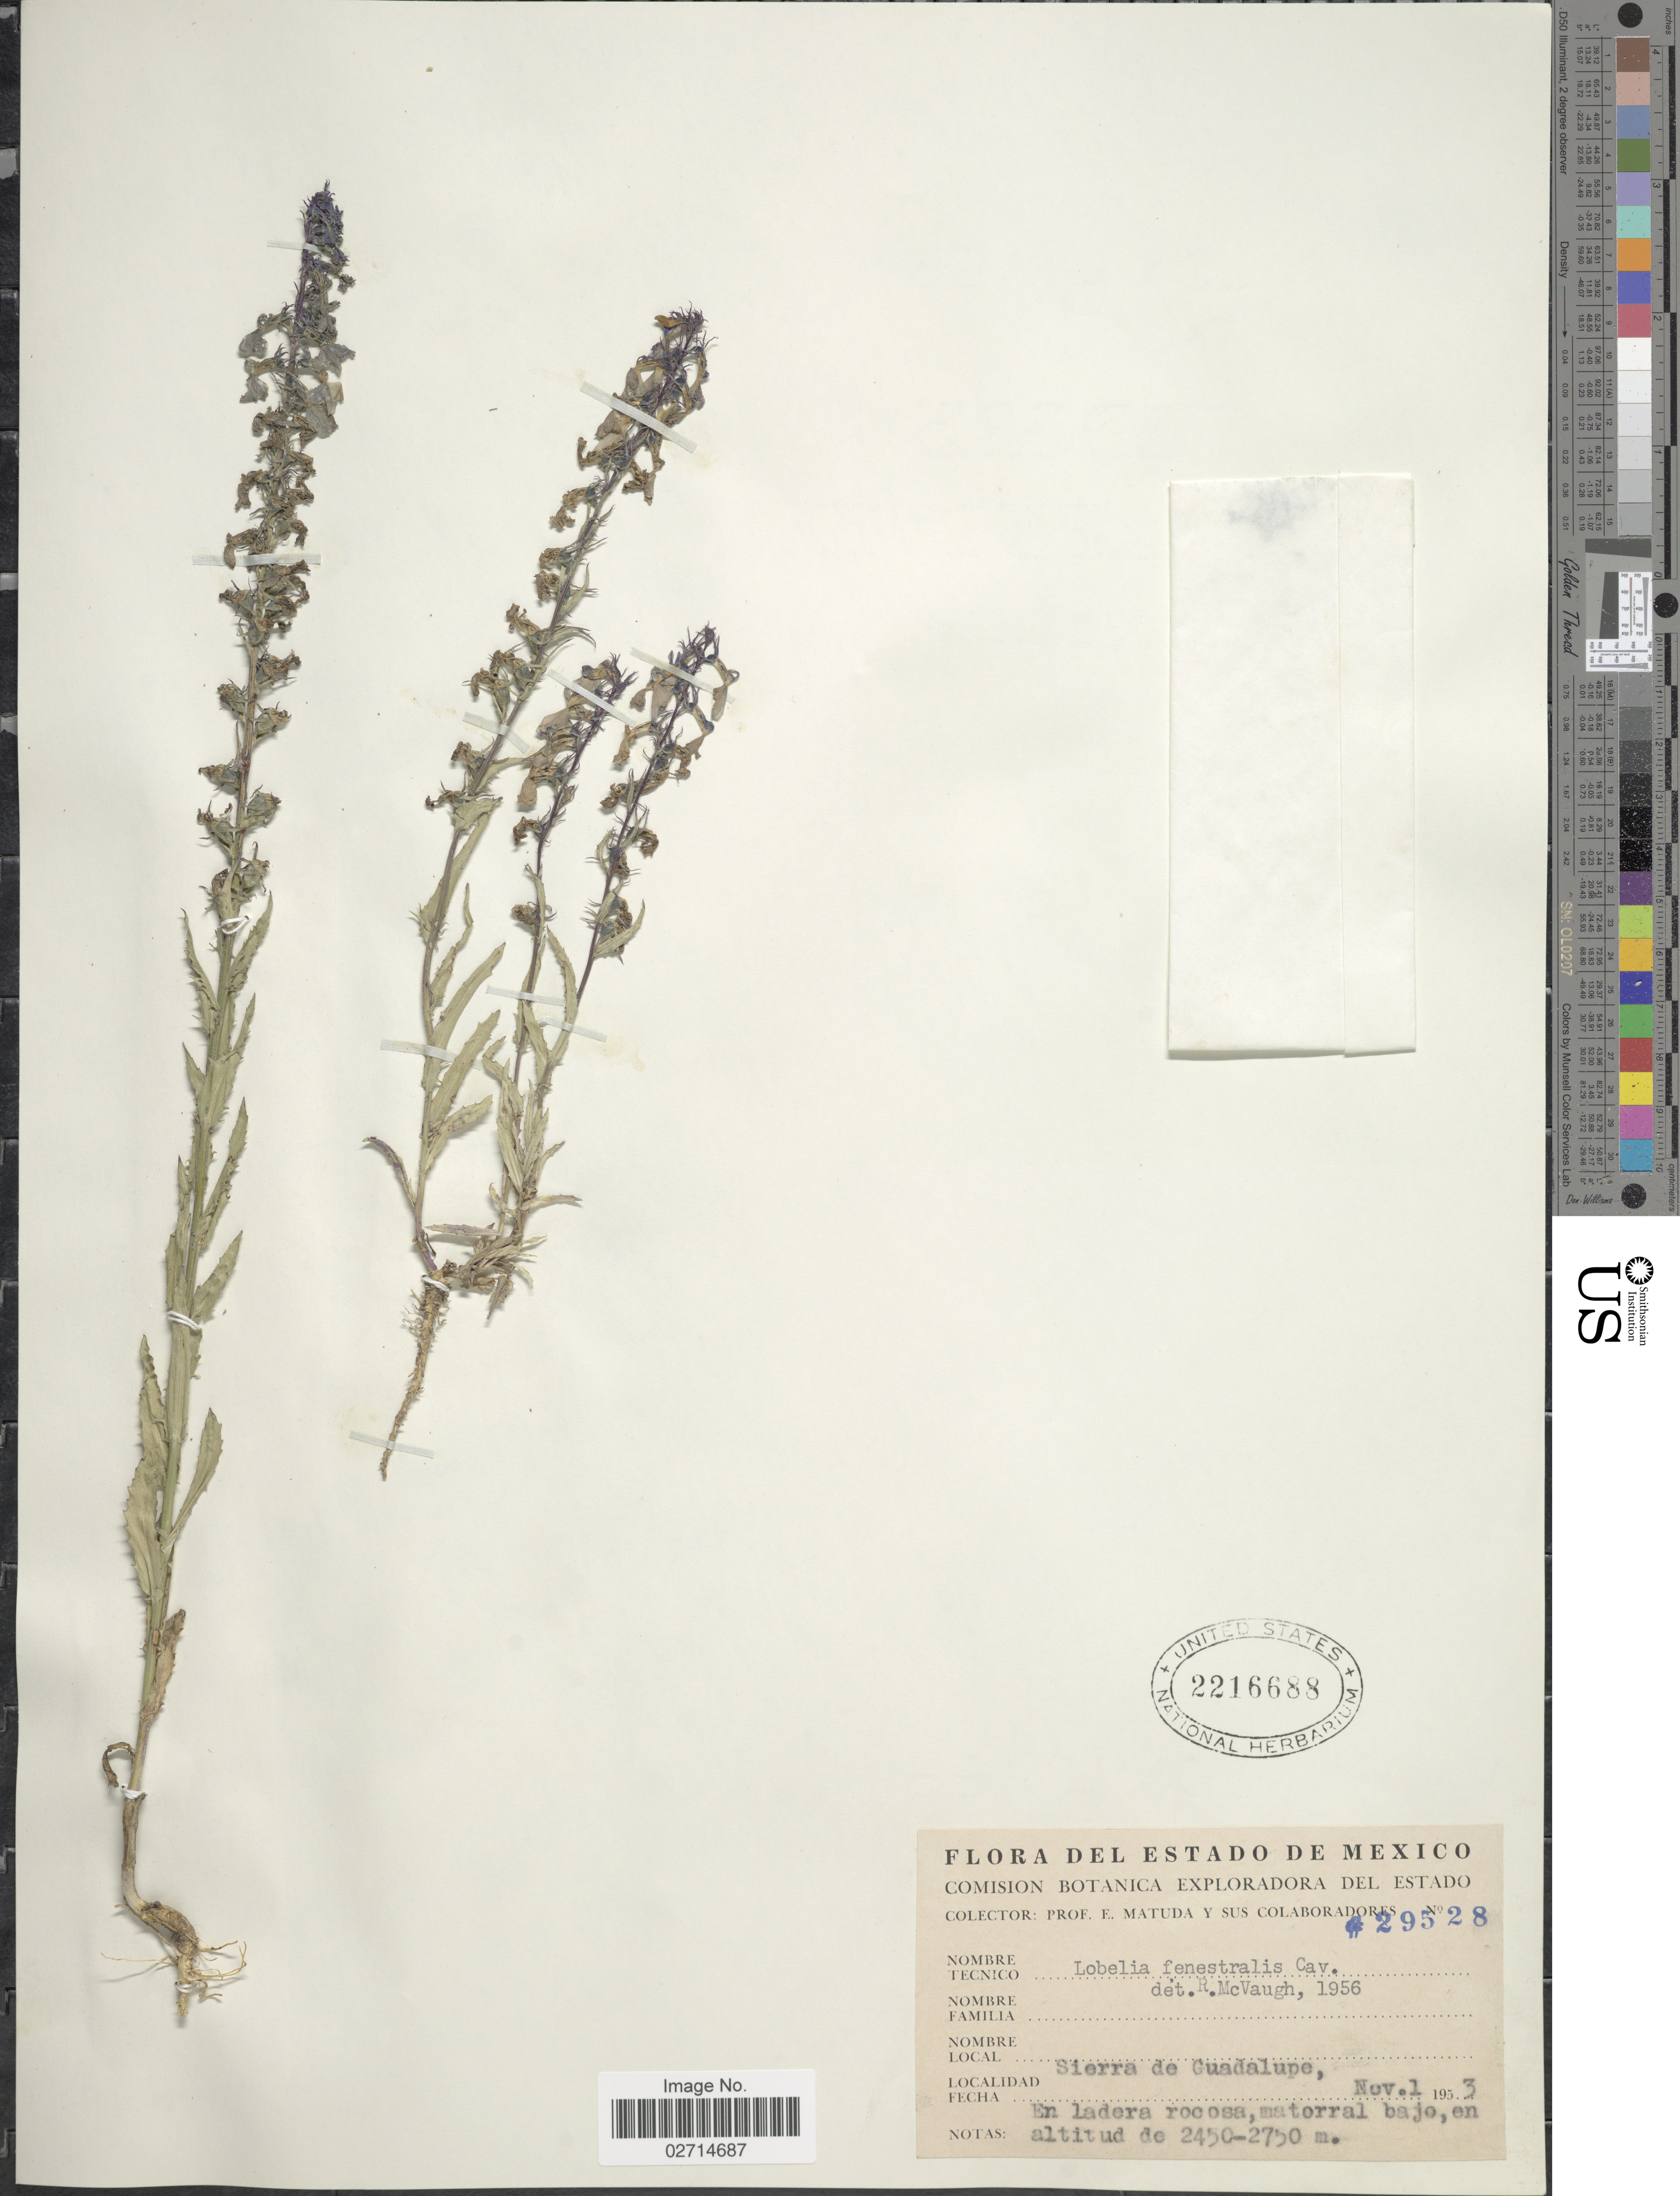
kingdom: Plantae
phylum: Tracheophyta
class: Magnoliopsida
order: Asterales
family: Campanulaceae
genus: Lobelia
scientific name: Lobelia fenestralis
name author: Cav.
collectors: E. Matuda & Sus Colaboradores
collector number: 29528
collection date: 1953-11-01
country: Mexico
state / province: México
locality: Sierra de Guadalupe.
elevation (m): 2450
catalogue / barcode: US 2216688